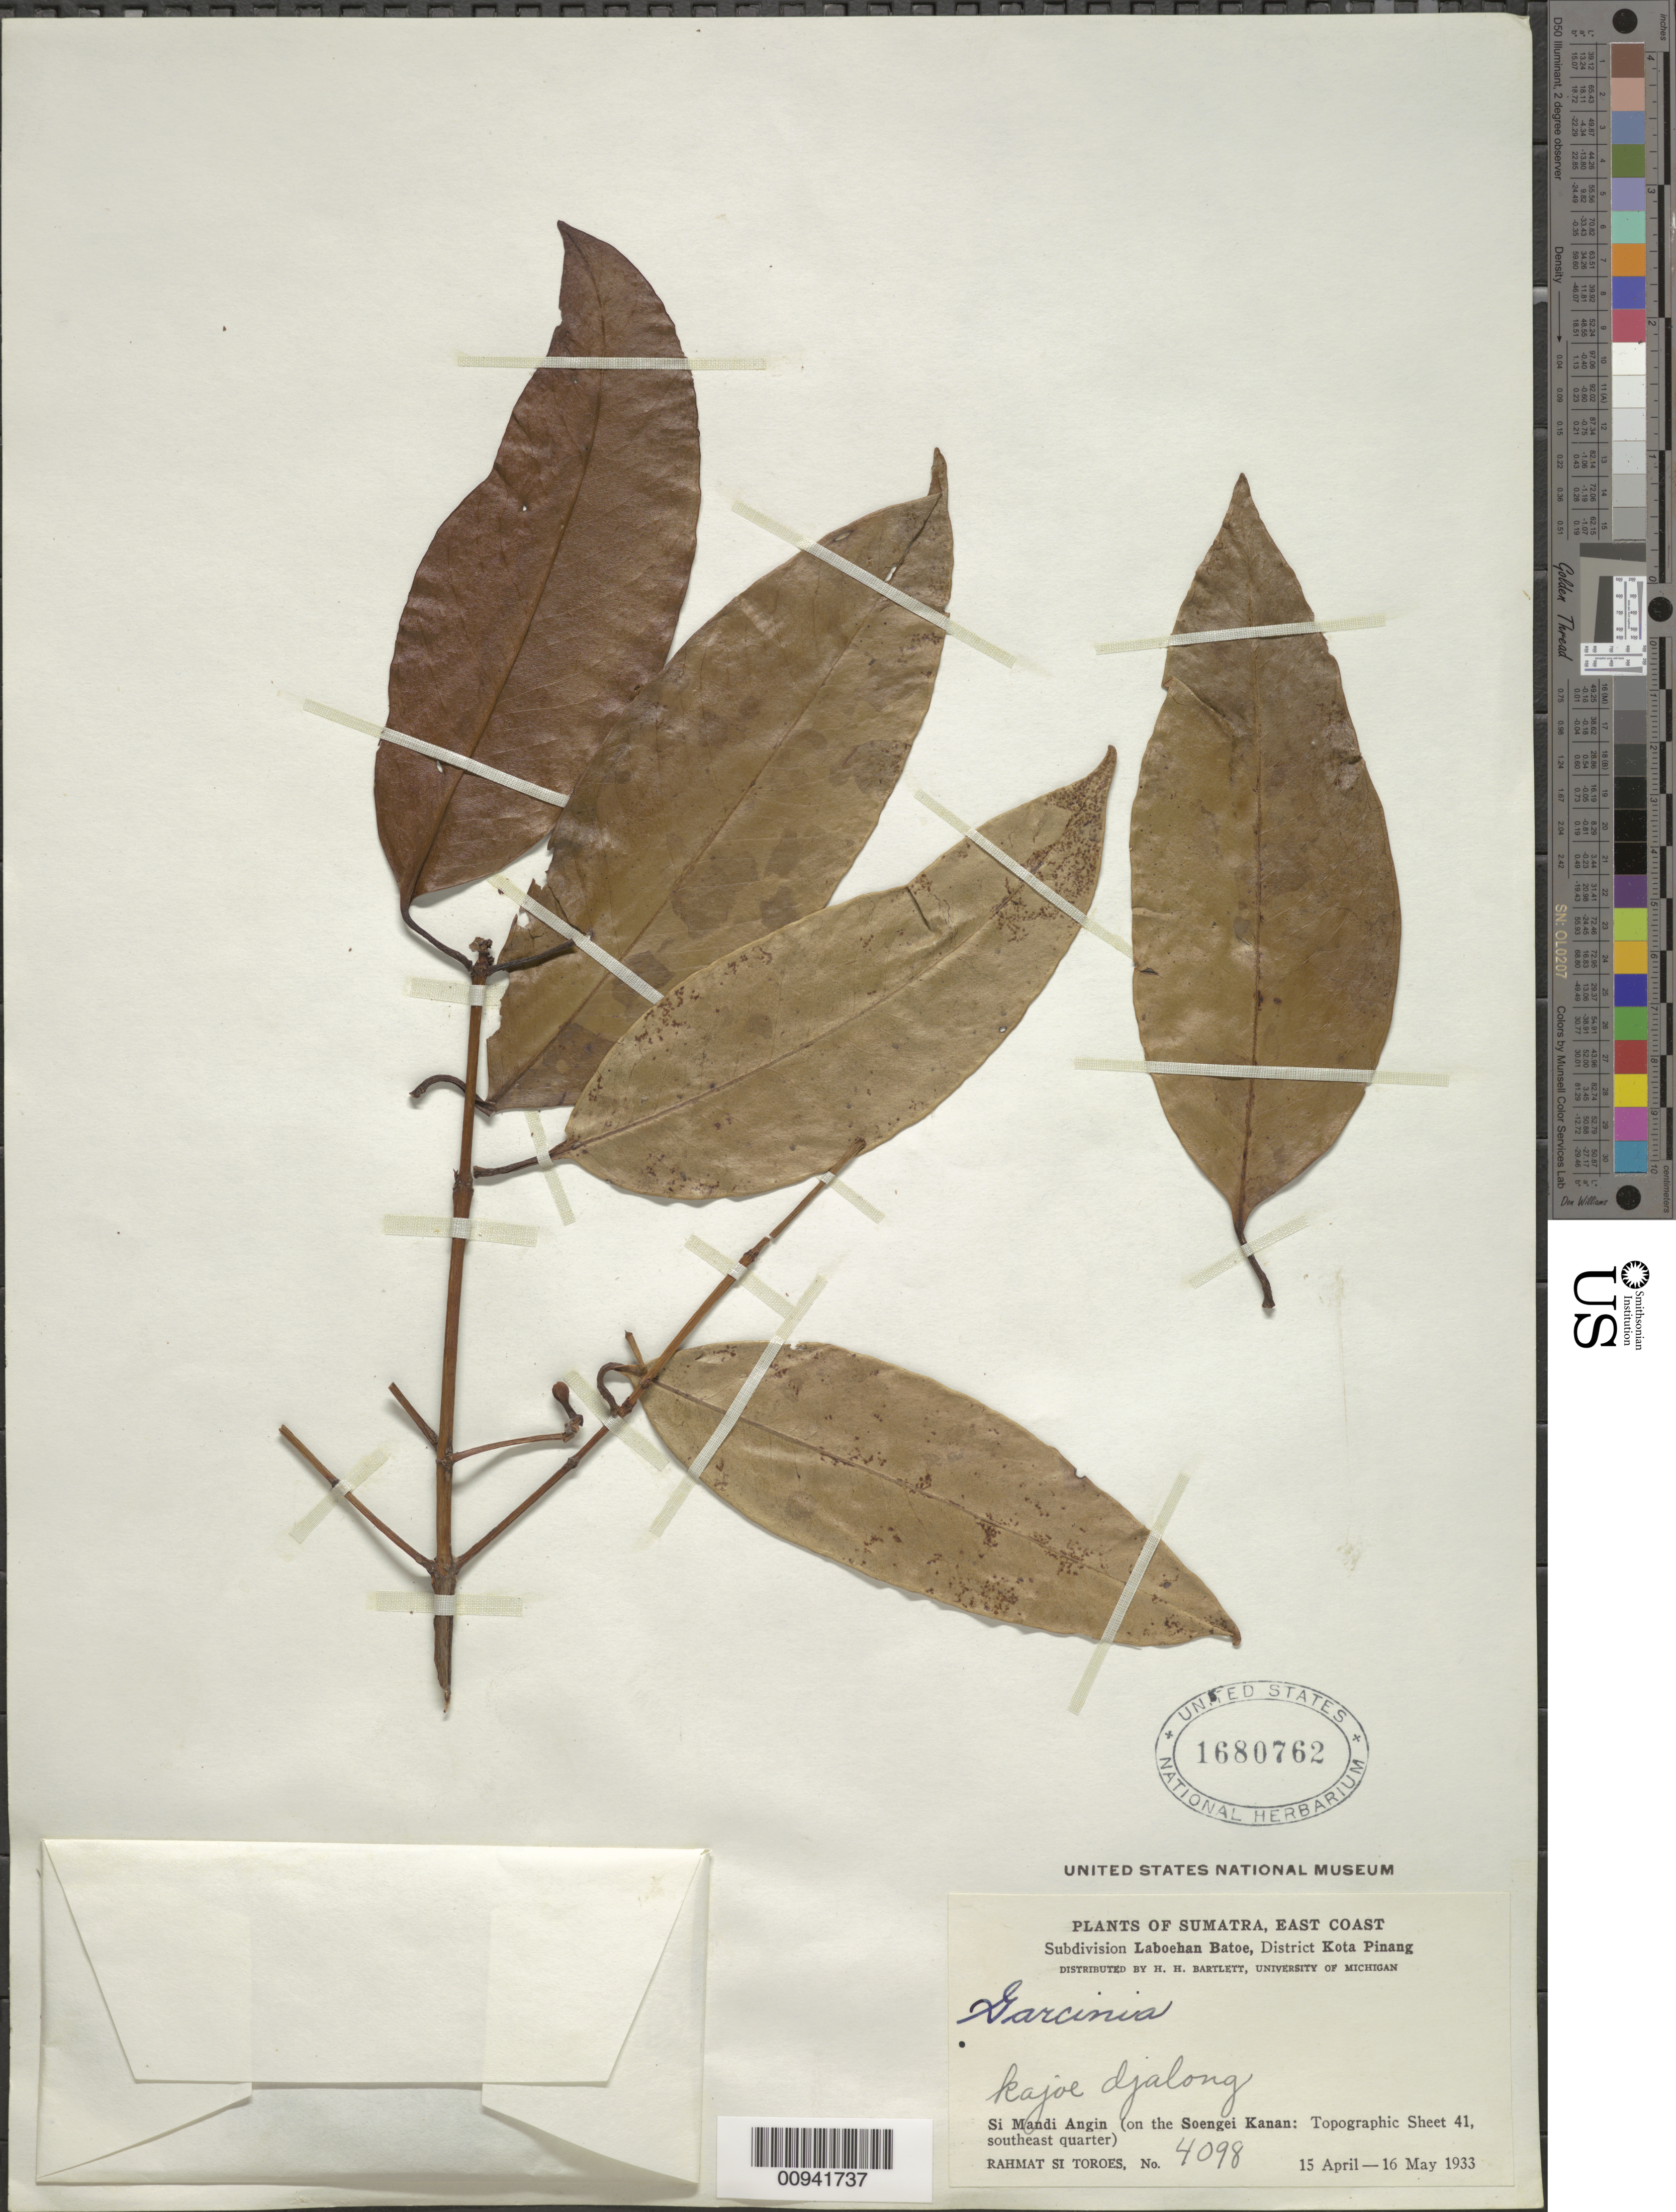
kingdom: Plantae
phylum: Tracheophyta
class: Magnoliopsida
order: Malpighiales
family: Clusiaceae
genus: Garcinia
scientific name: Garcinia sp.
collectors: Rahmat Si Boeea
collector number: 4098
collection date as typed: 15 Apr 1933 to 16 May 1933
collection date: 1933-04-15/1933-05-16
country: Indonesia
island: Sumatra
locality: Subdivision Laboehan Batoe, District Kota Pinang; Si Mandi Angin (on the Soengei Kanan: Topographic sheet 41, southeast quarter)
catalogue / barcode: US 1680762